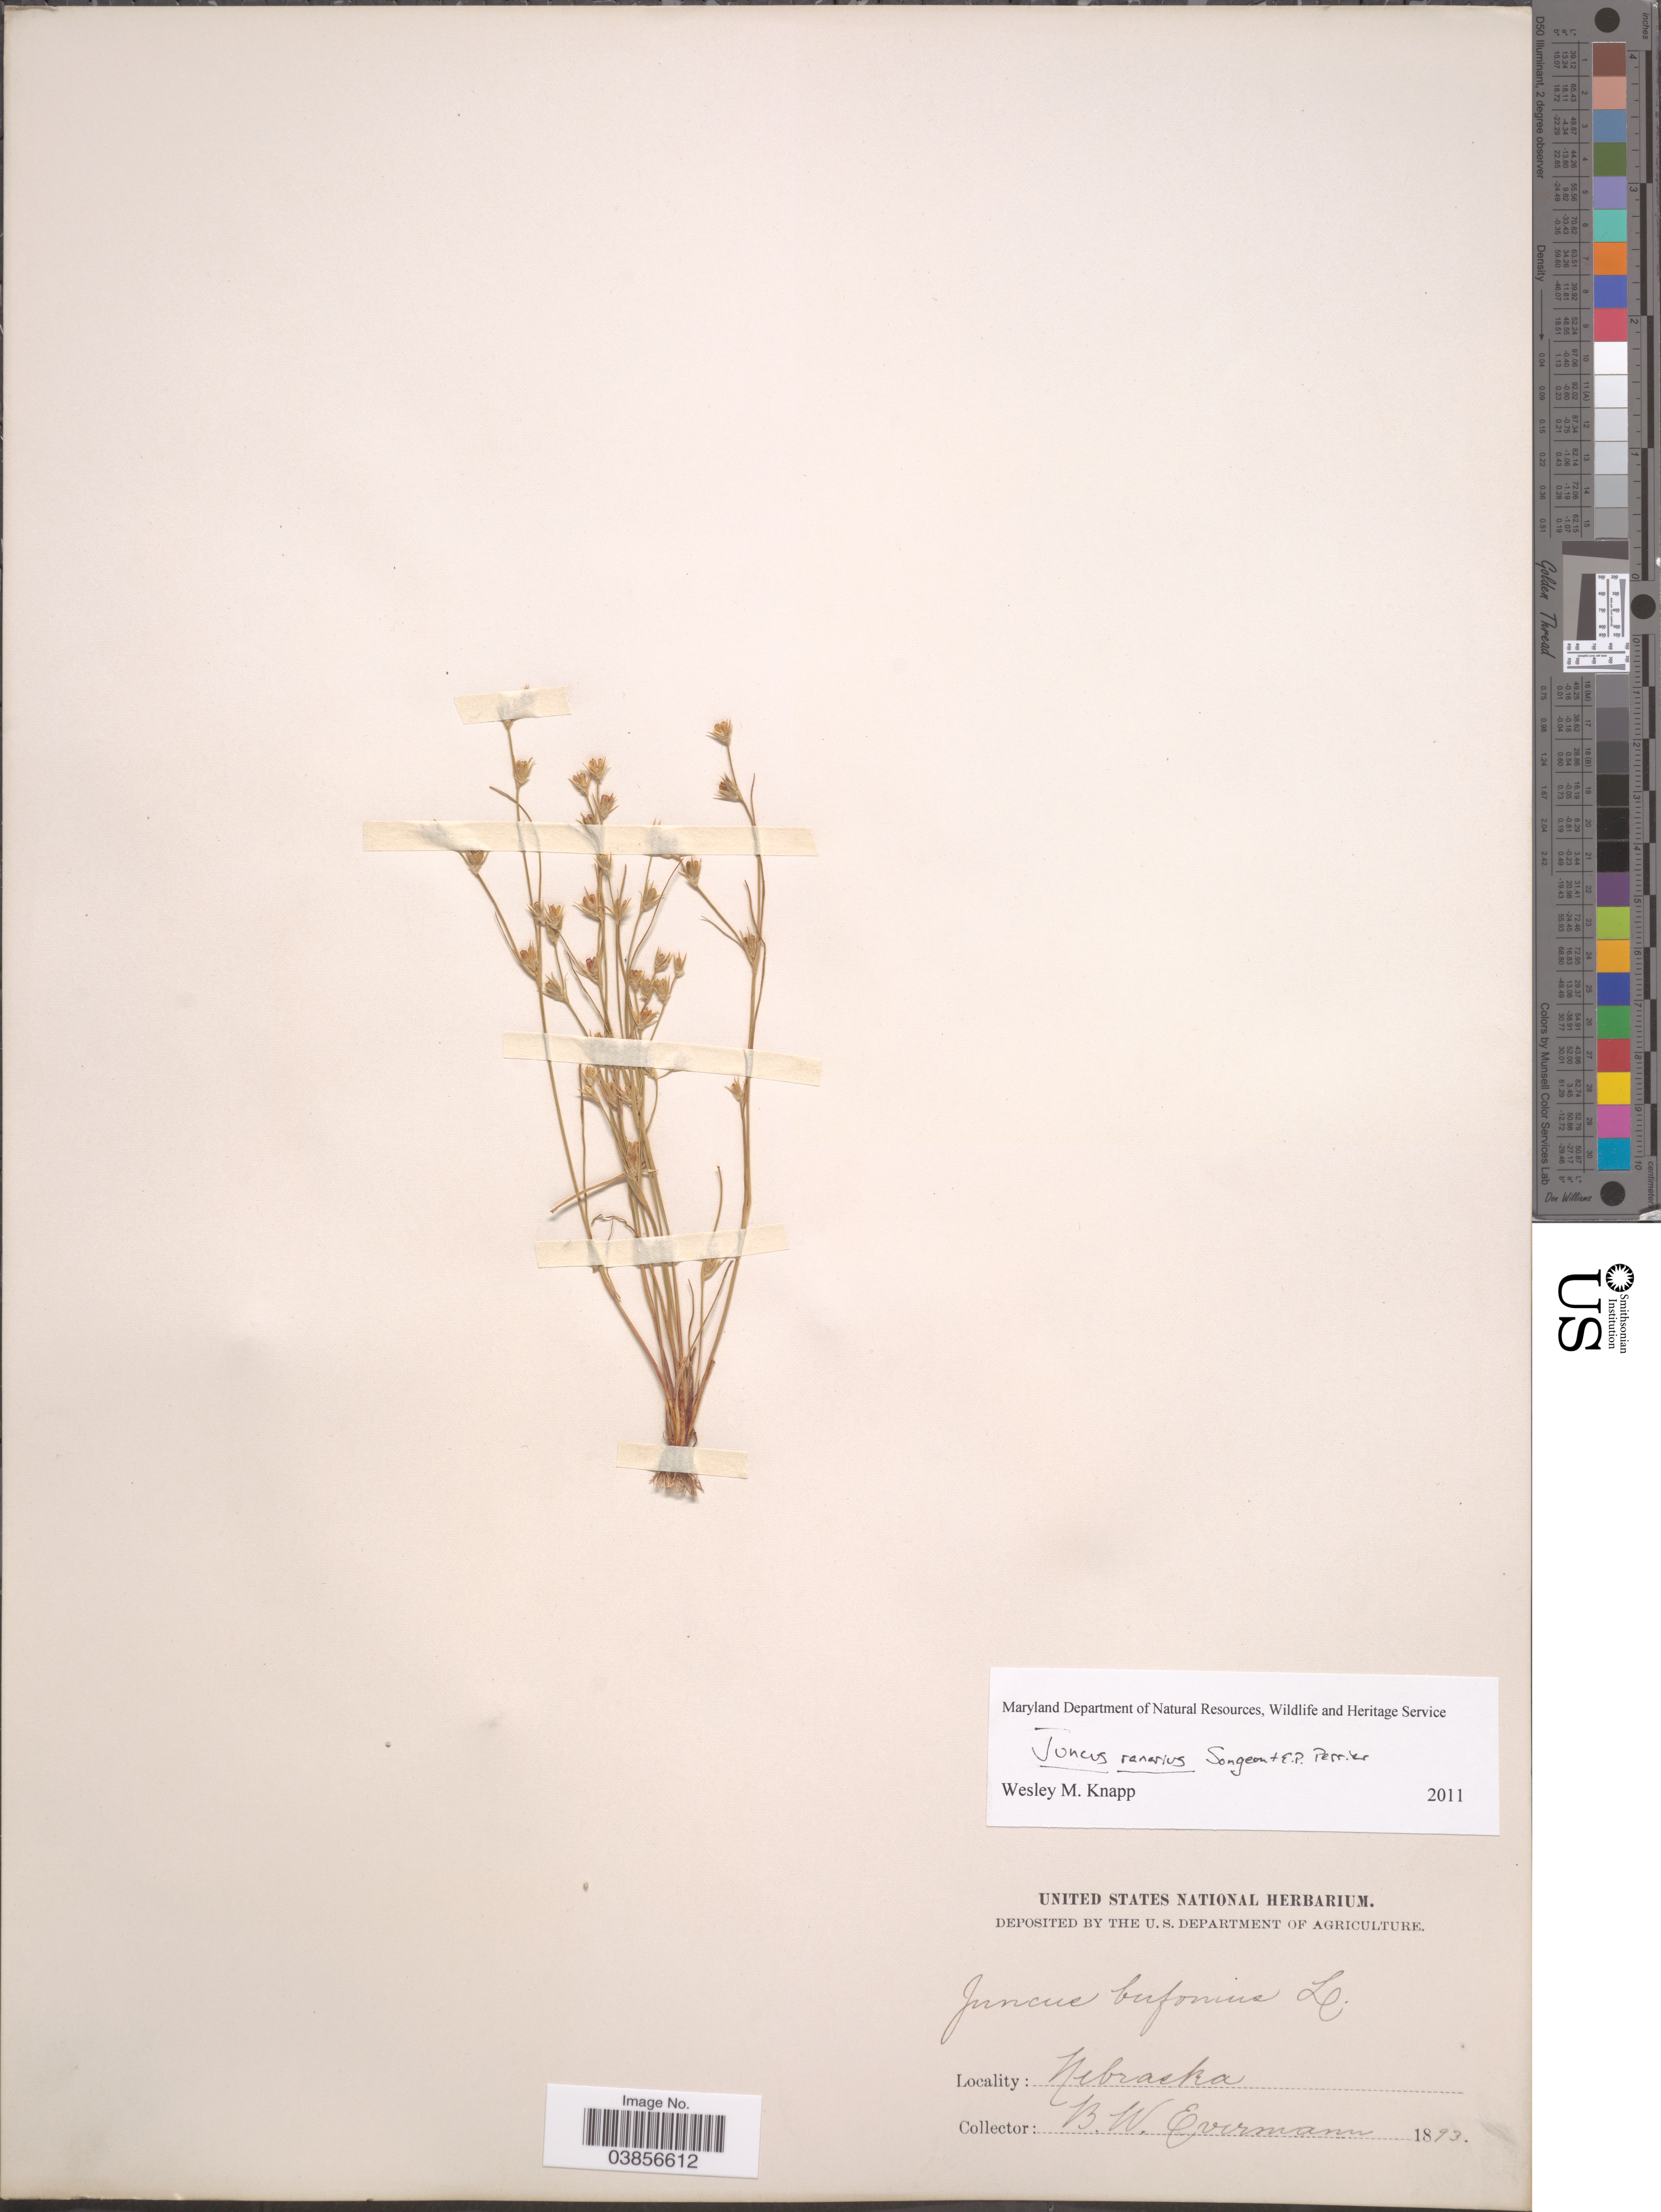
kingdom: Plantae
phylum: Tracheophyta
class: Liliopsida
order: Poales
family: Juncaceae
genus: Juncus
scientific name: Juncus ranarius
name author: Songeon & E.P. Perrier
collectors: B. W. Evermann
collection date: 1893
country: United States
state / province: Nebraska